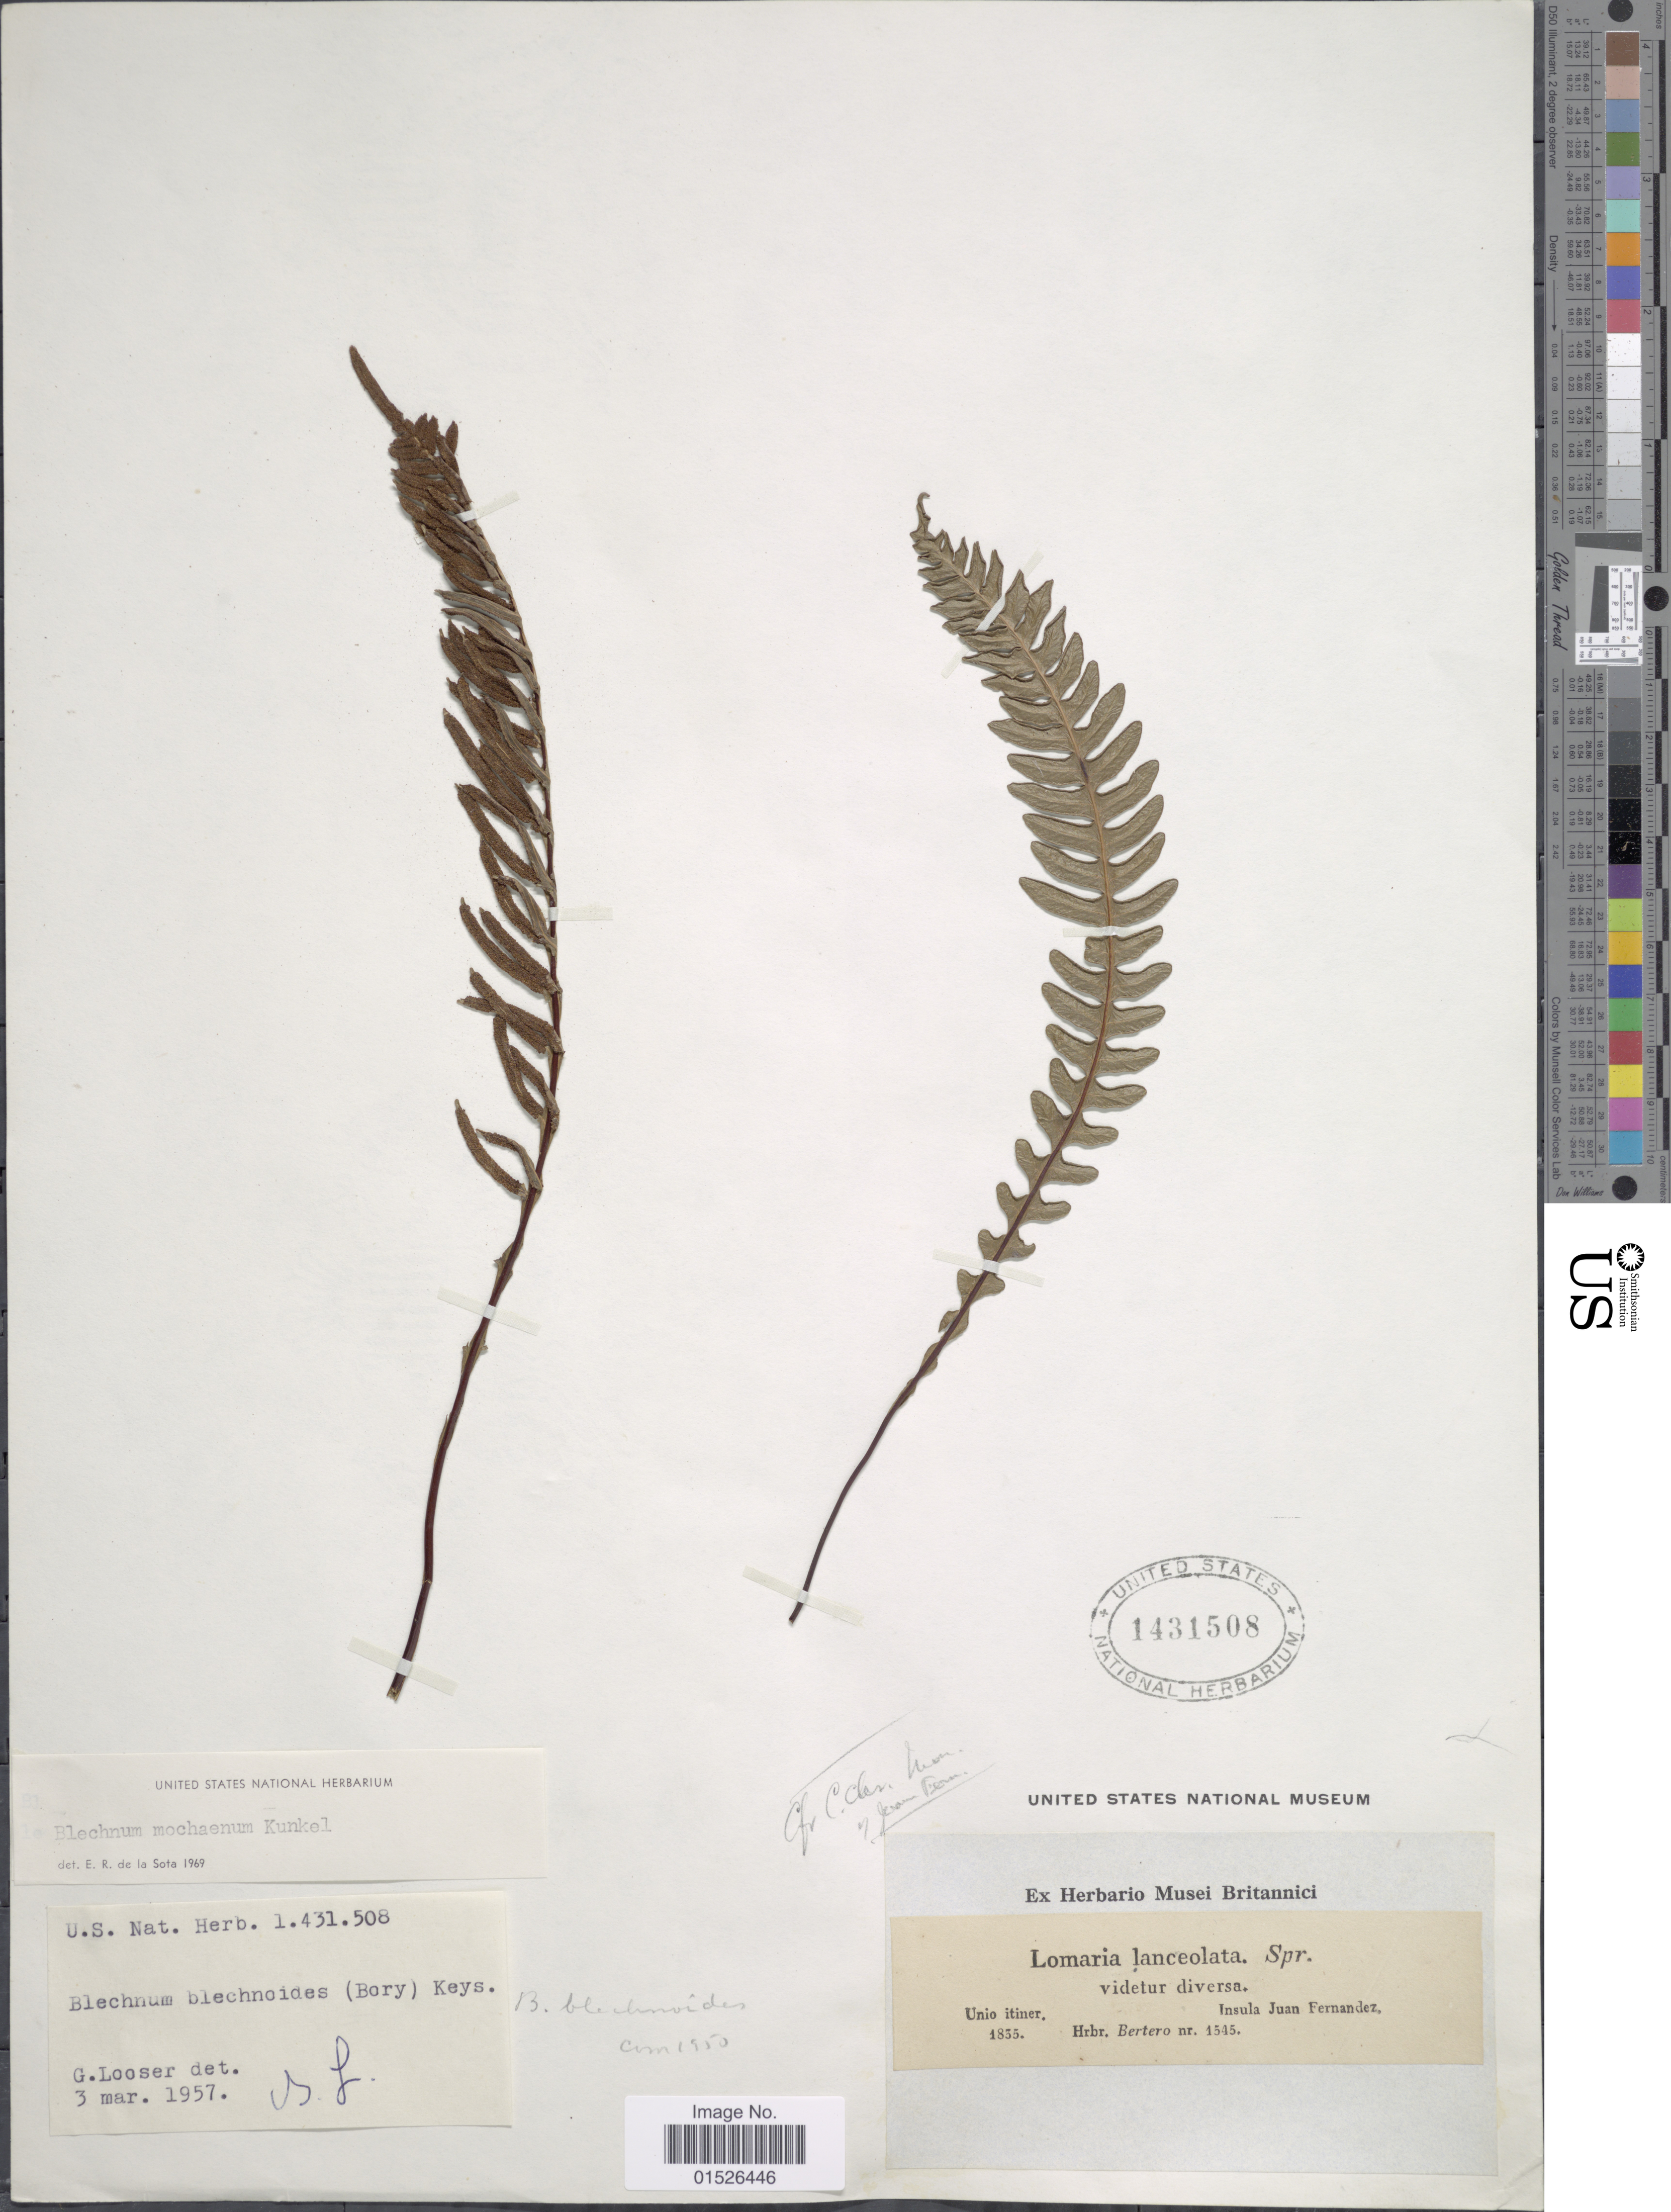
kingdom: Plantae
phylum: Tracheophyta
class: Polypodiopsida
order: Polypodiales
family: Blechnaceae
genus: Blechnum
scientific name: Blechnum mochaenum var. mochaenum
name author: G. Kunkel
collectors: ex herb. Bertero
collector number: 1545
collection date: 1855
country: Chile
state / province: Valparaíso (V)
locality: Insula Juan Fernandez.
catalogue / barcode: US 1431508